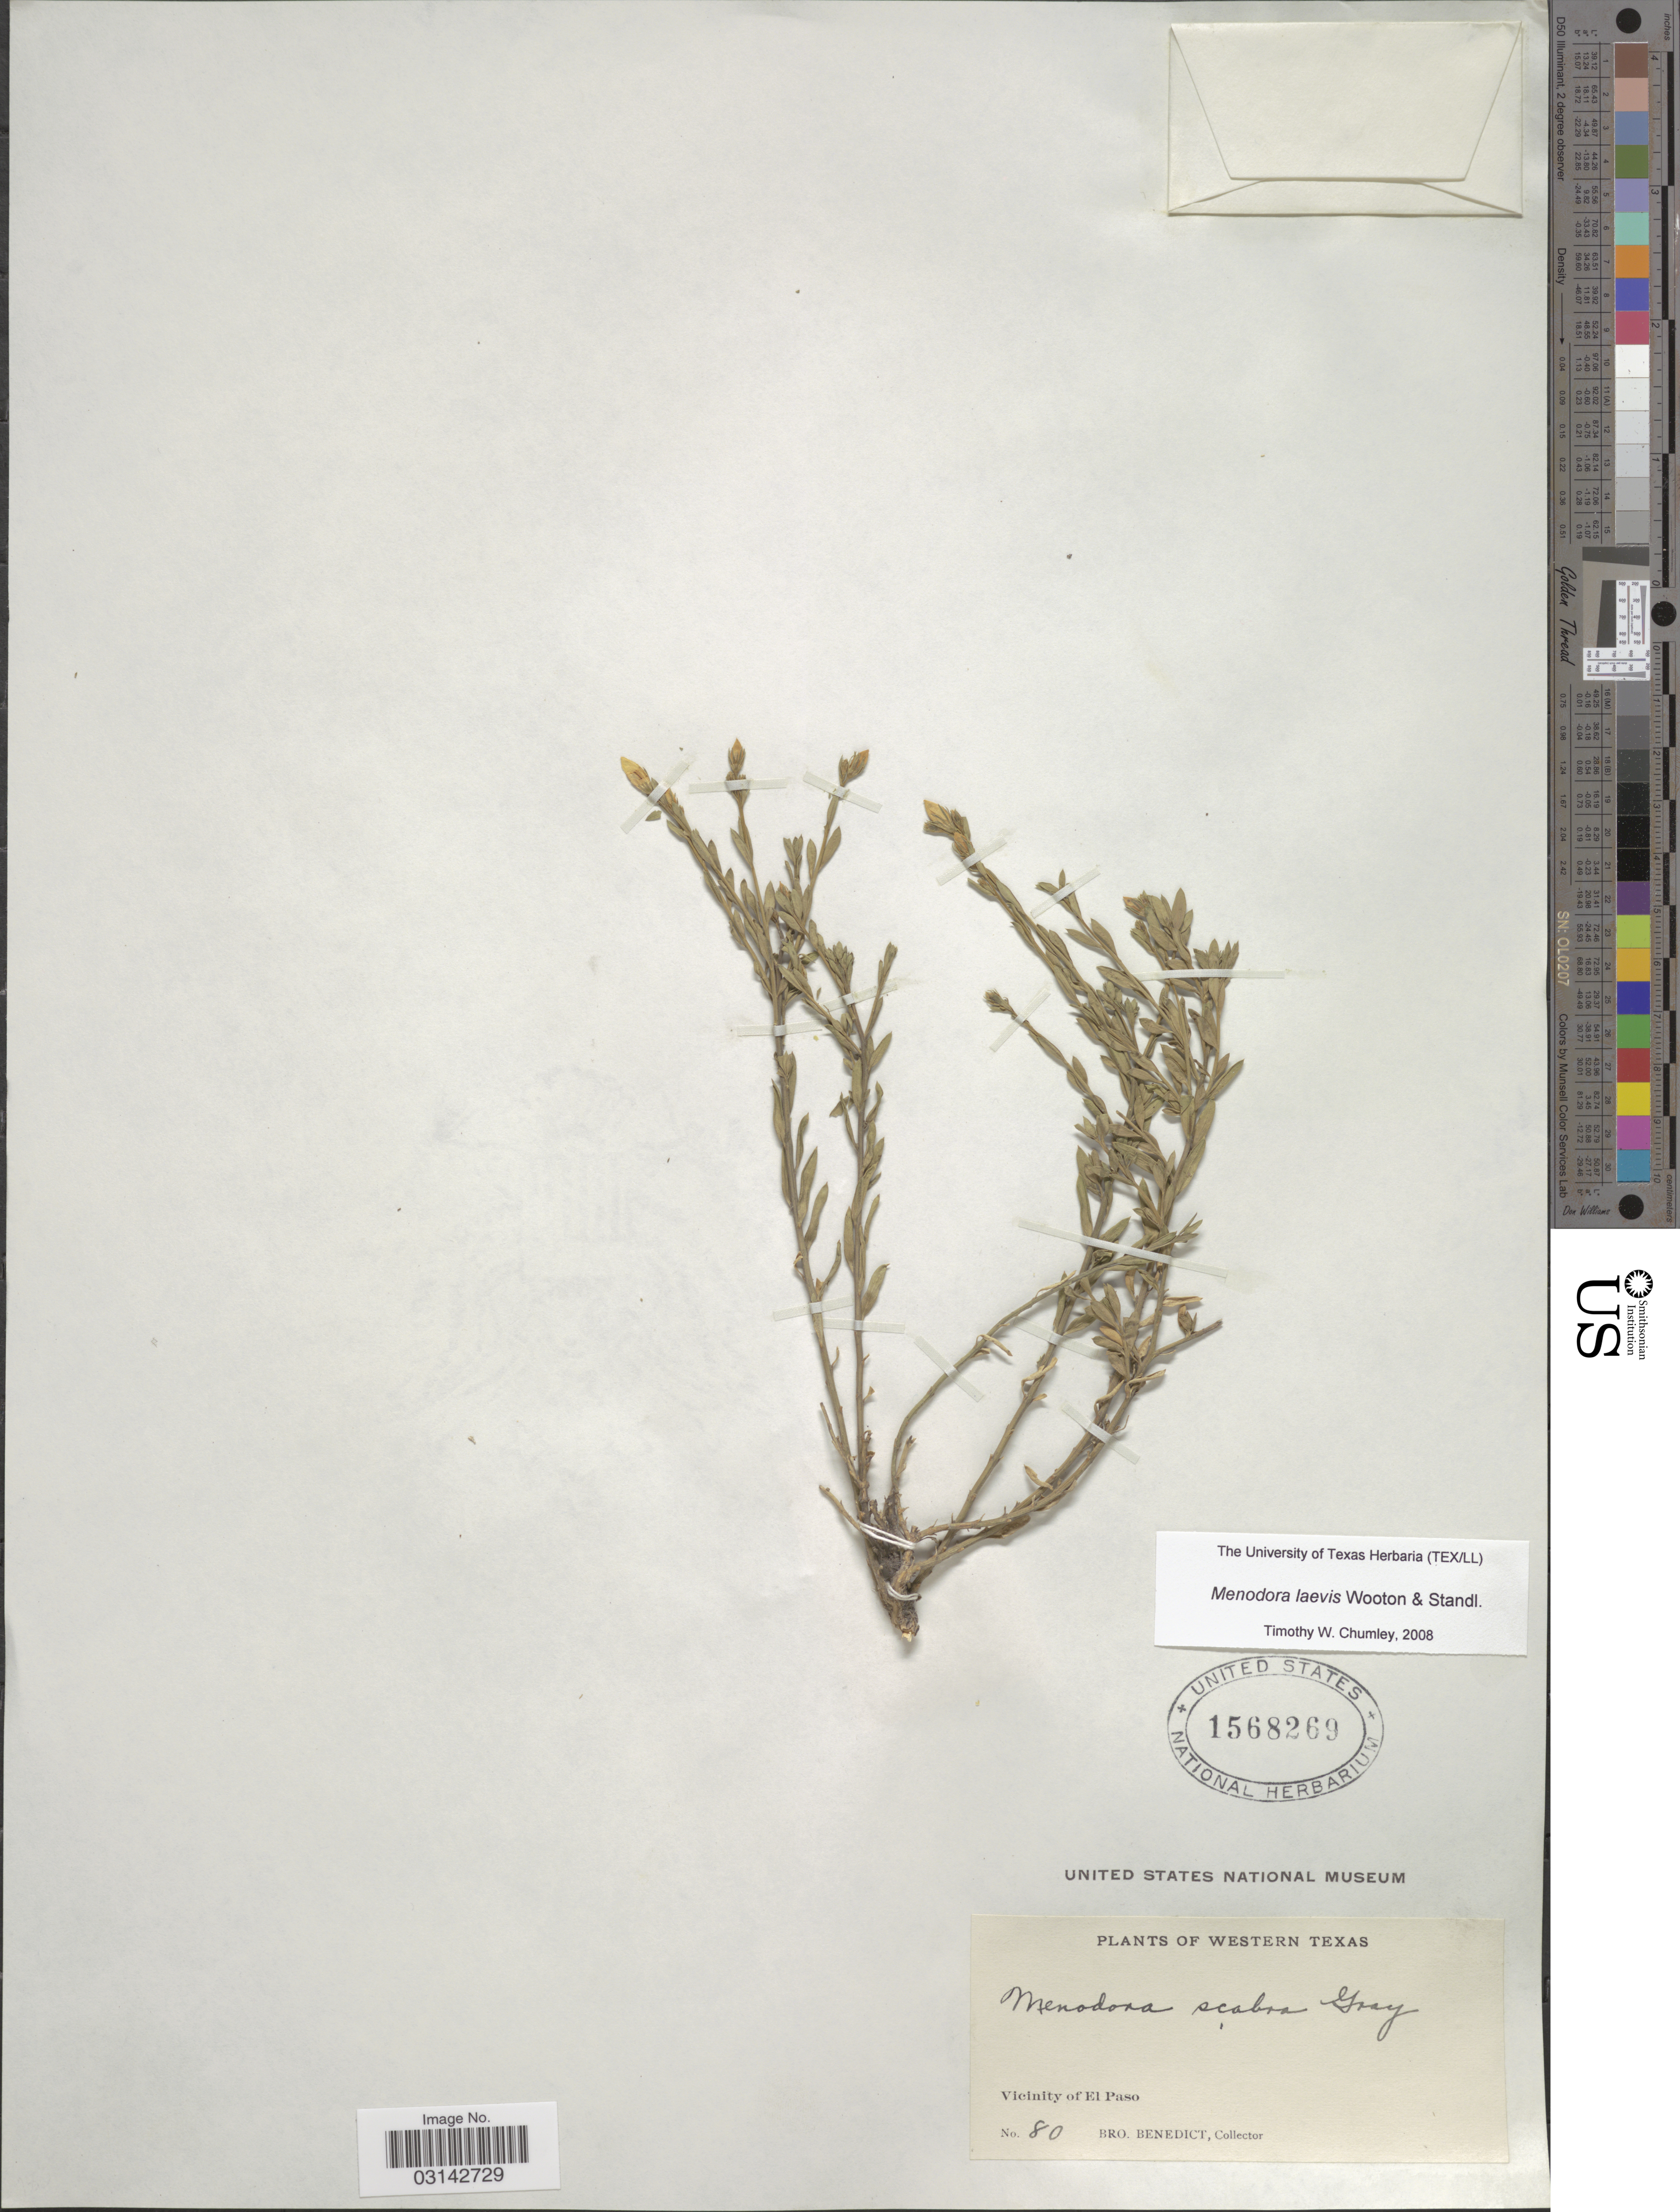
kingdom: Plantae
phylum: Tracheophyta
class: Magnoliopsida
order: Lamiales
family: Oleaceae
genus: Menodora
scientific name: Menodora laevis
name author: Wooton & Standl.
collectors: Bro. Benedict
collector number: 80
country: United States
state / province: Texas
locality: Western Texas, Vicinity of El Paso.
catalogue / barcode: US 1568269